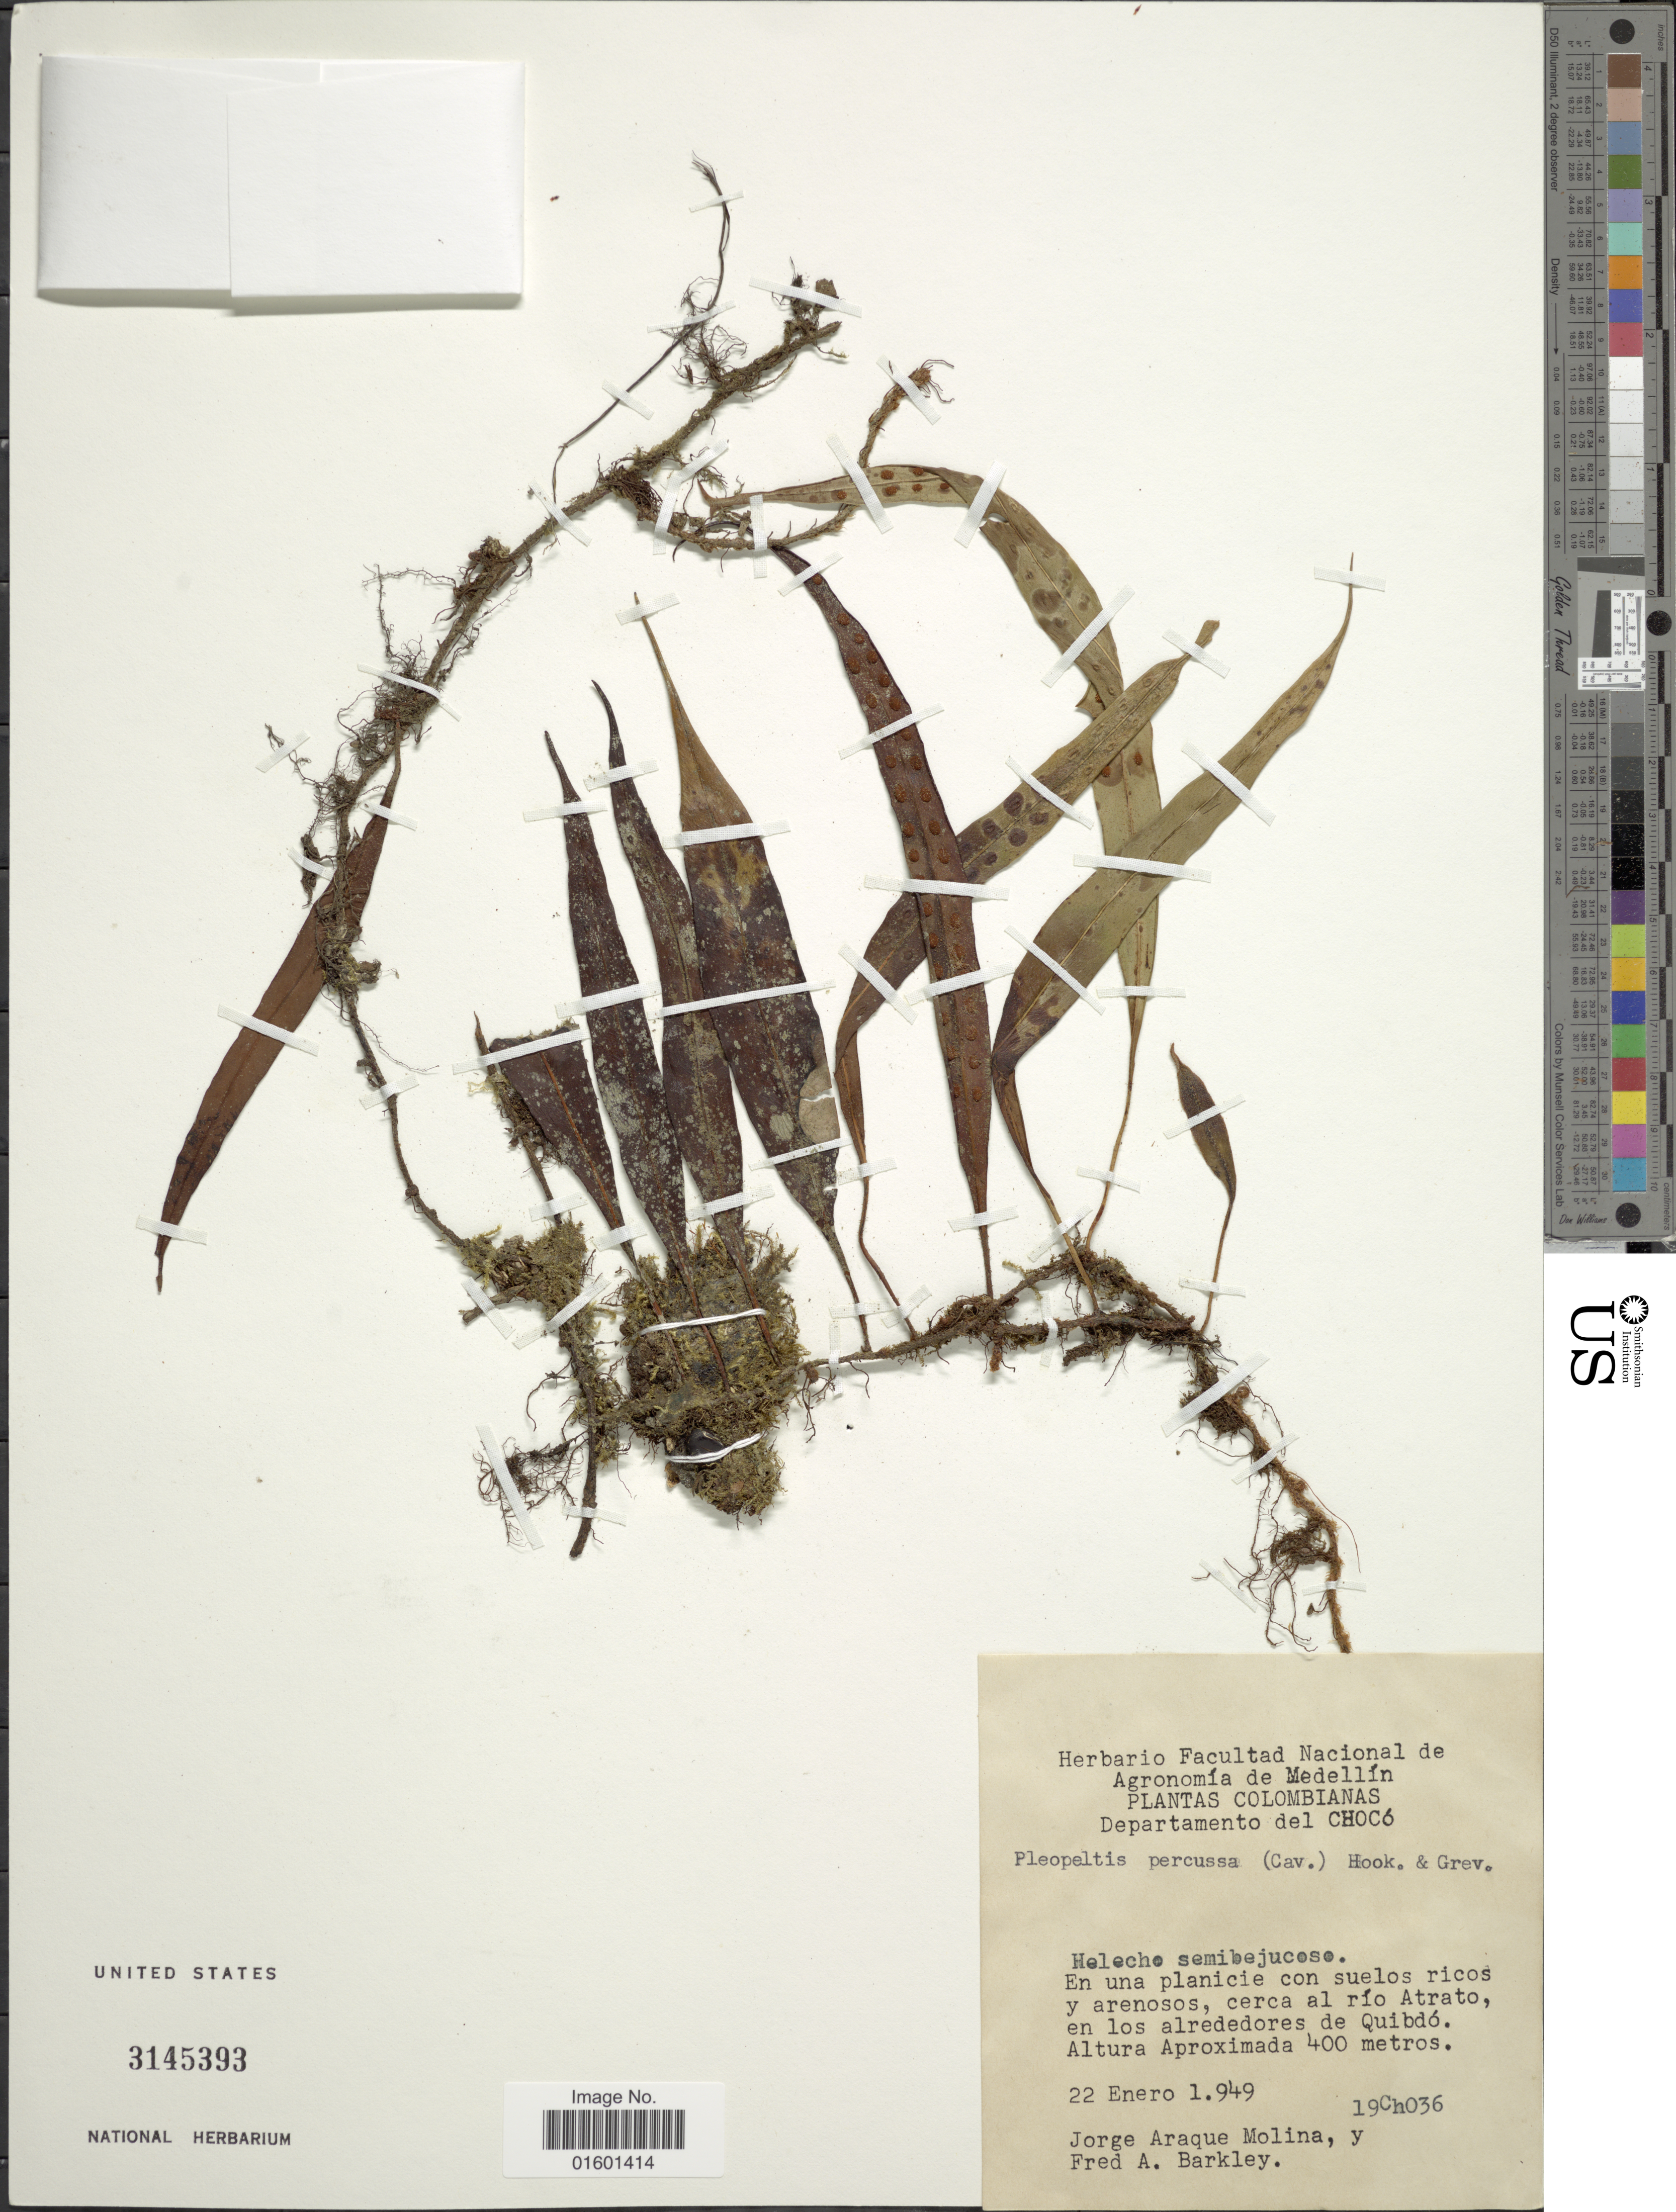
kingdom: Plantae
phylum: Tracheophyta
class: Polypodiopsida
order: Polypodiales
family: Polypodiaceae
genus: Microgramma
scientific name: Microgramma percussa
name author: (Cav.) de la Sota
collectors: J. Araque Molina & F. A. Barkley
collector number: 19Ch036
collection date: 1949-01-22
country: Colombia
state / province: Chocó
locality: En una planicie con suelos ricos y arenosos, cerca al rio Atrato, en los alrededores de Quibdo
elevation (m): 400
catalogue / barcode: US 3145393